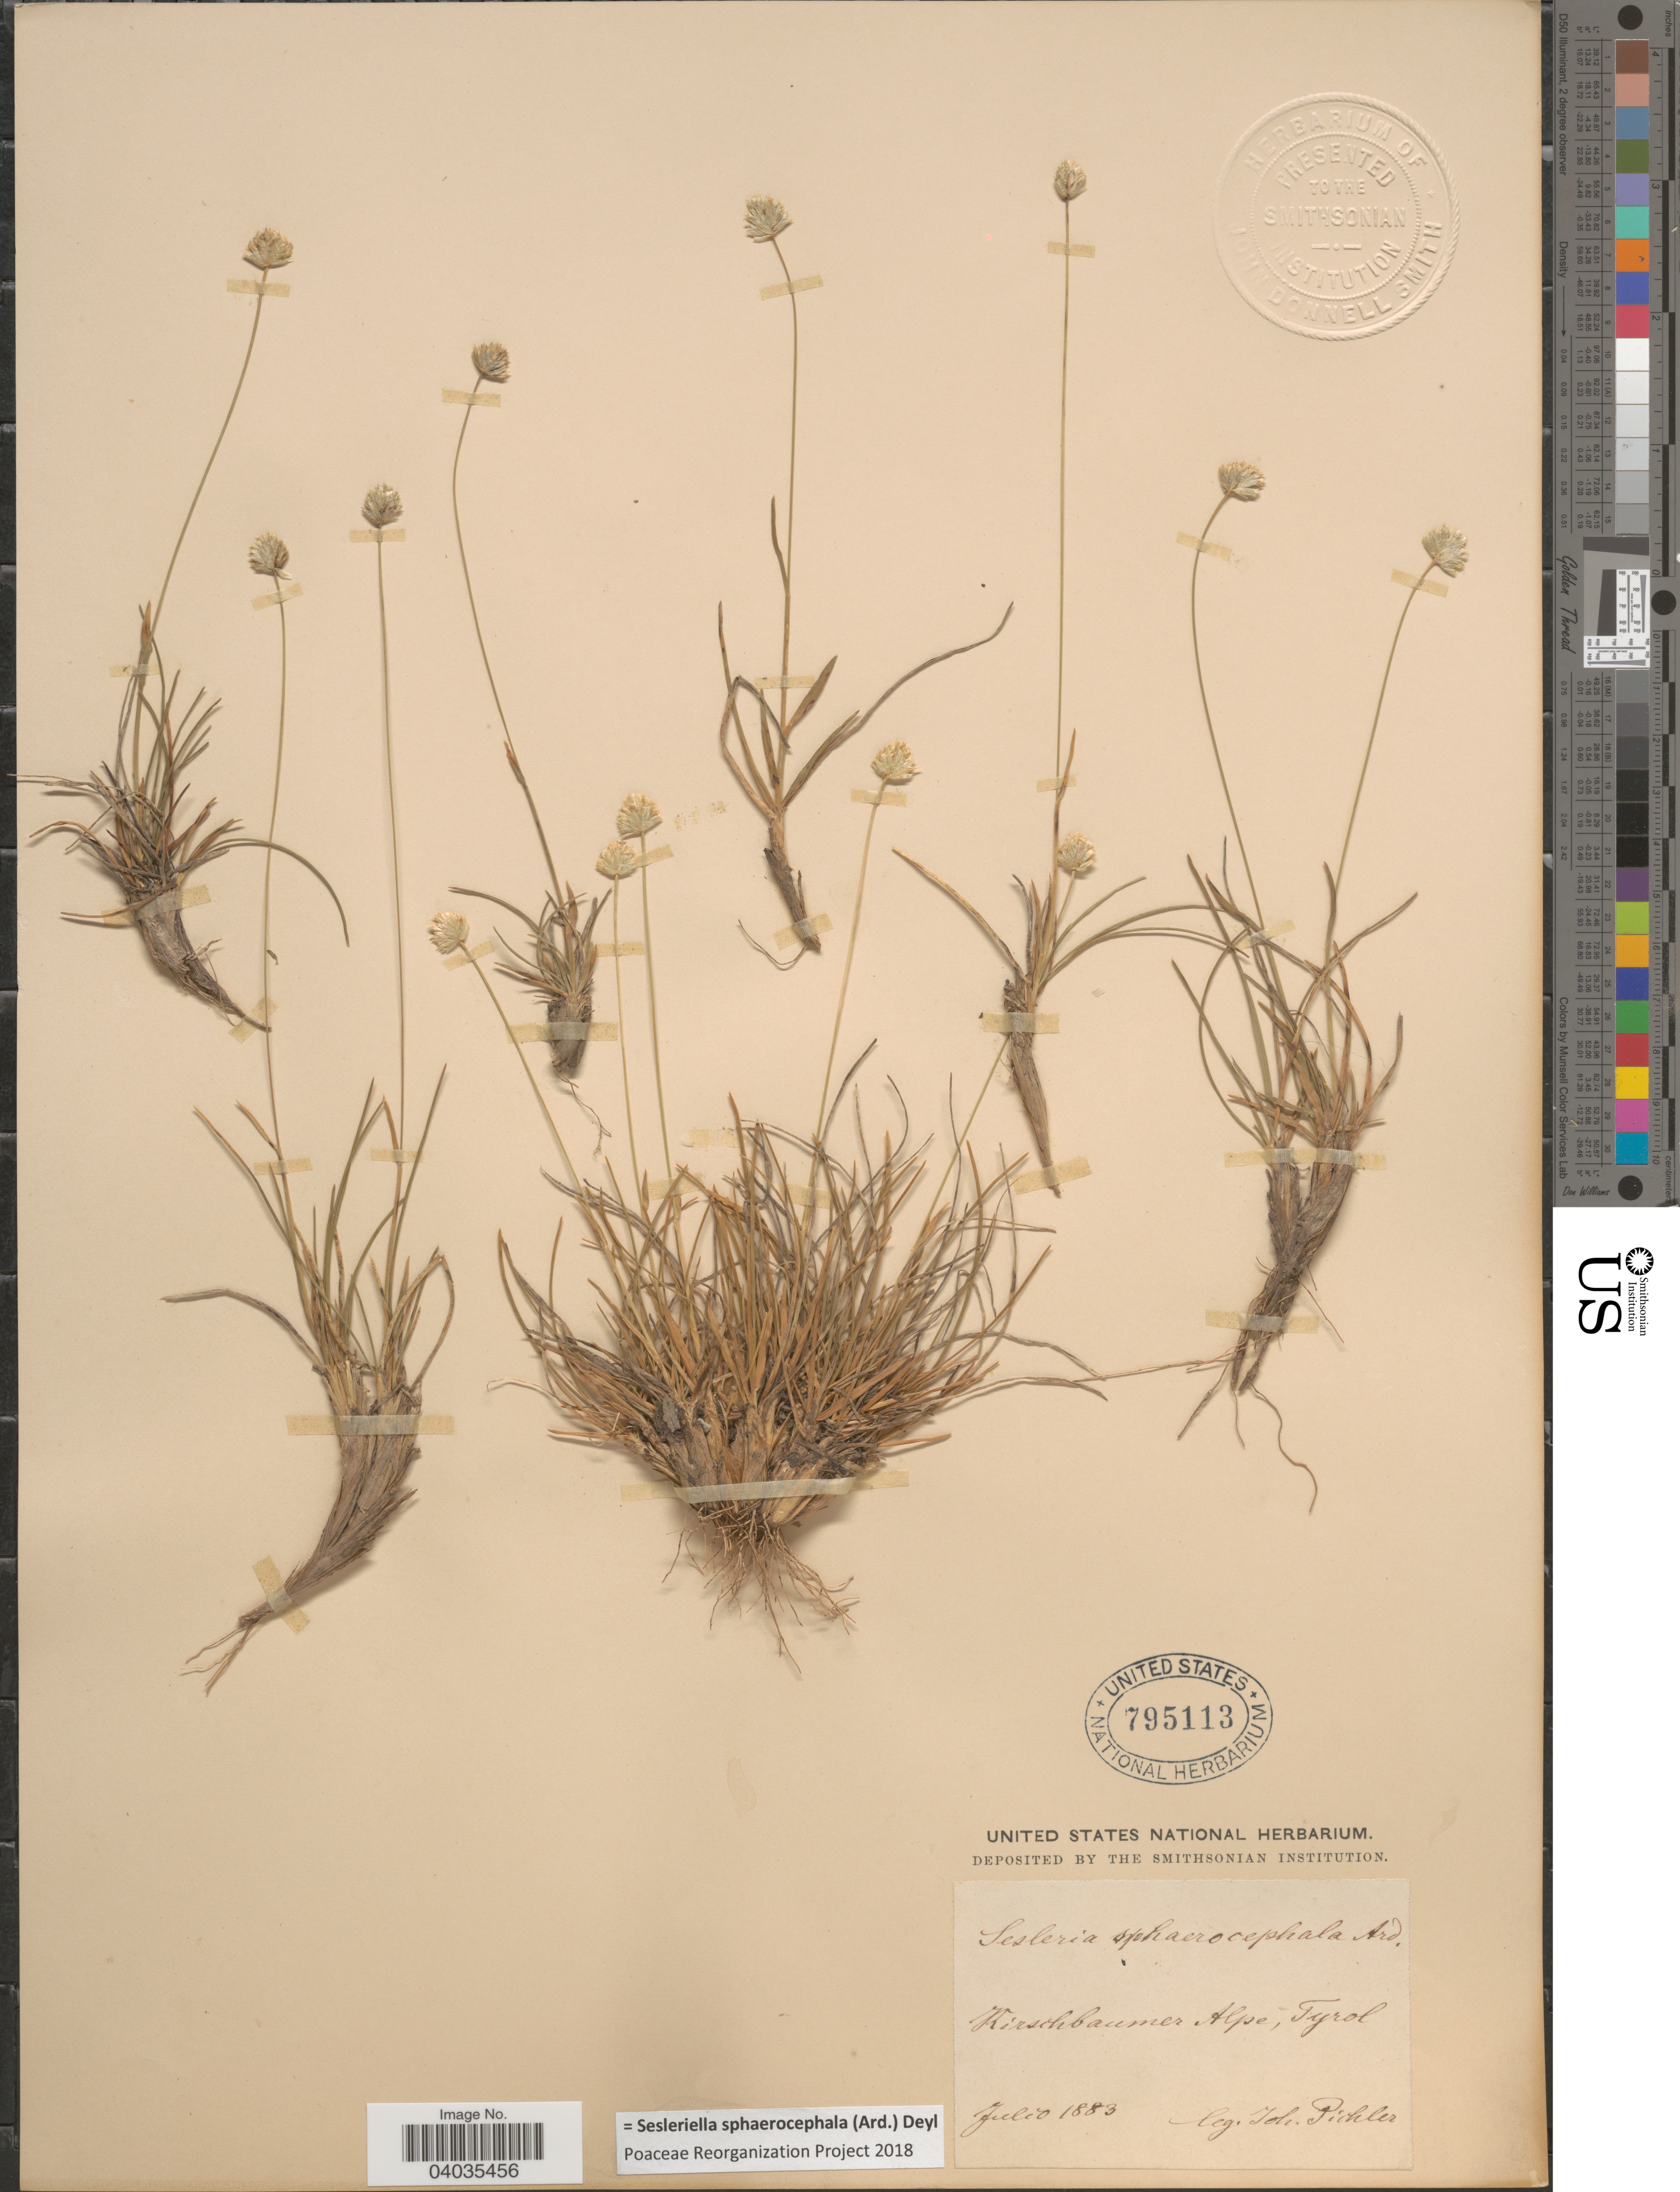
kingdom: Plantae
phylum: Tracheophyta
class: Liliopsida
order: Poales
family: Poaceae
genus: Sesleriella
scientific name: Sesleriella sphaerocephala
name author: (Ard.) Deyl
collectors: T. Pichler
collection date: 1883-07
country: Austria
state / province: Tirol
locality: Kirschbaumer Alpe, Tyrol.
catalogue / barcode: US 795113